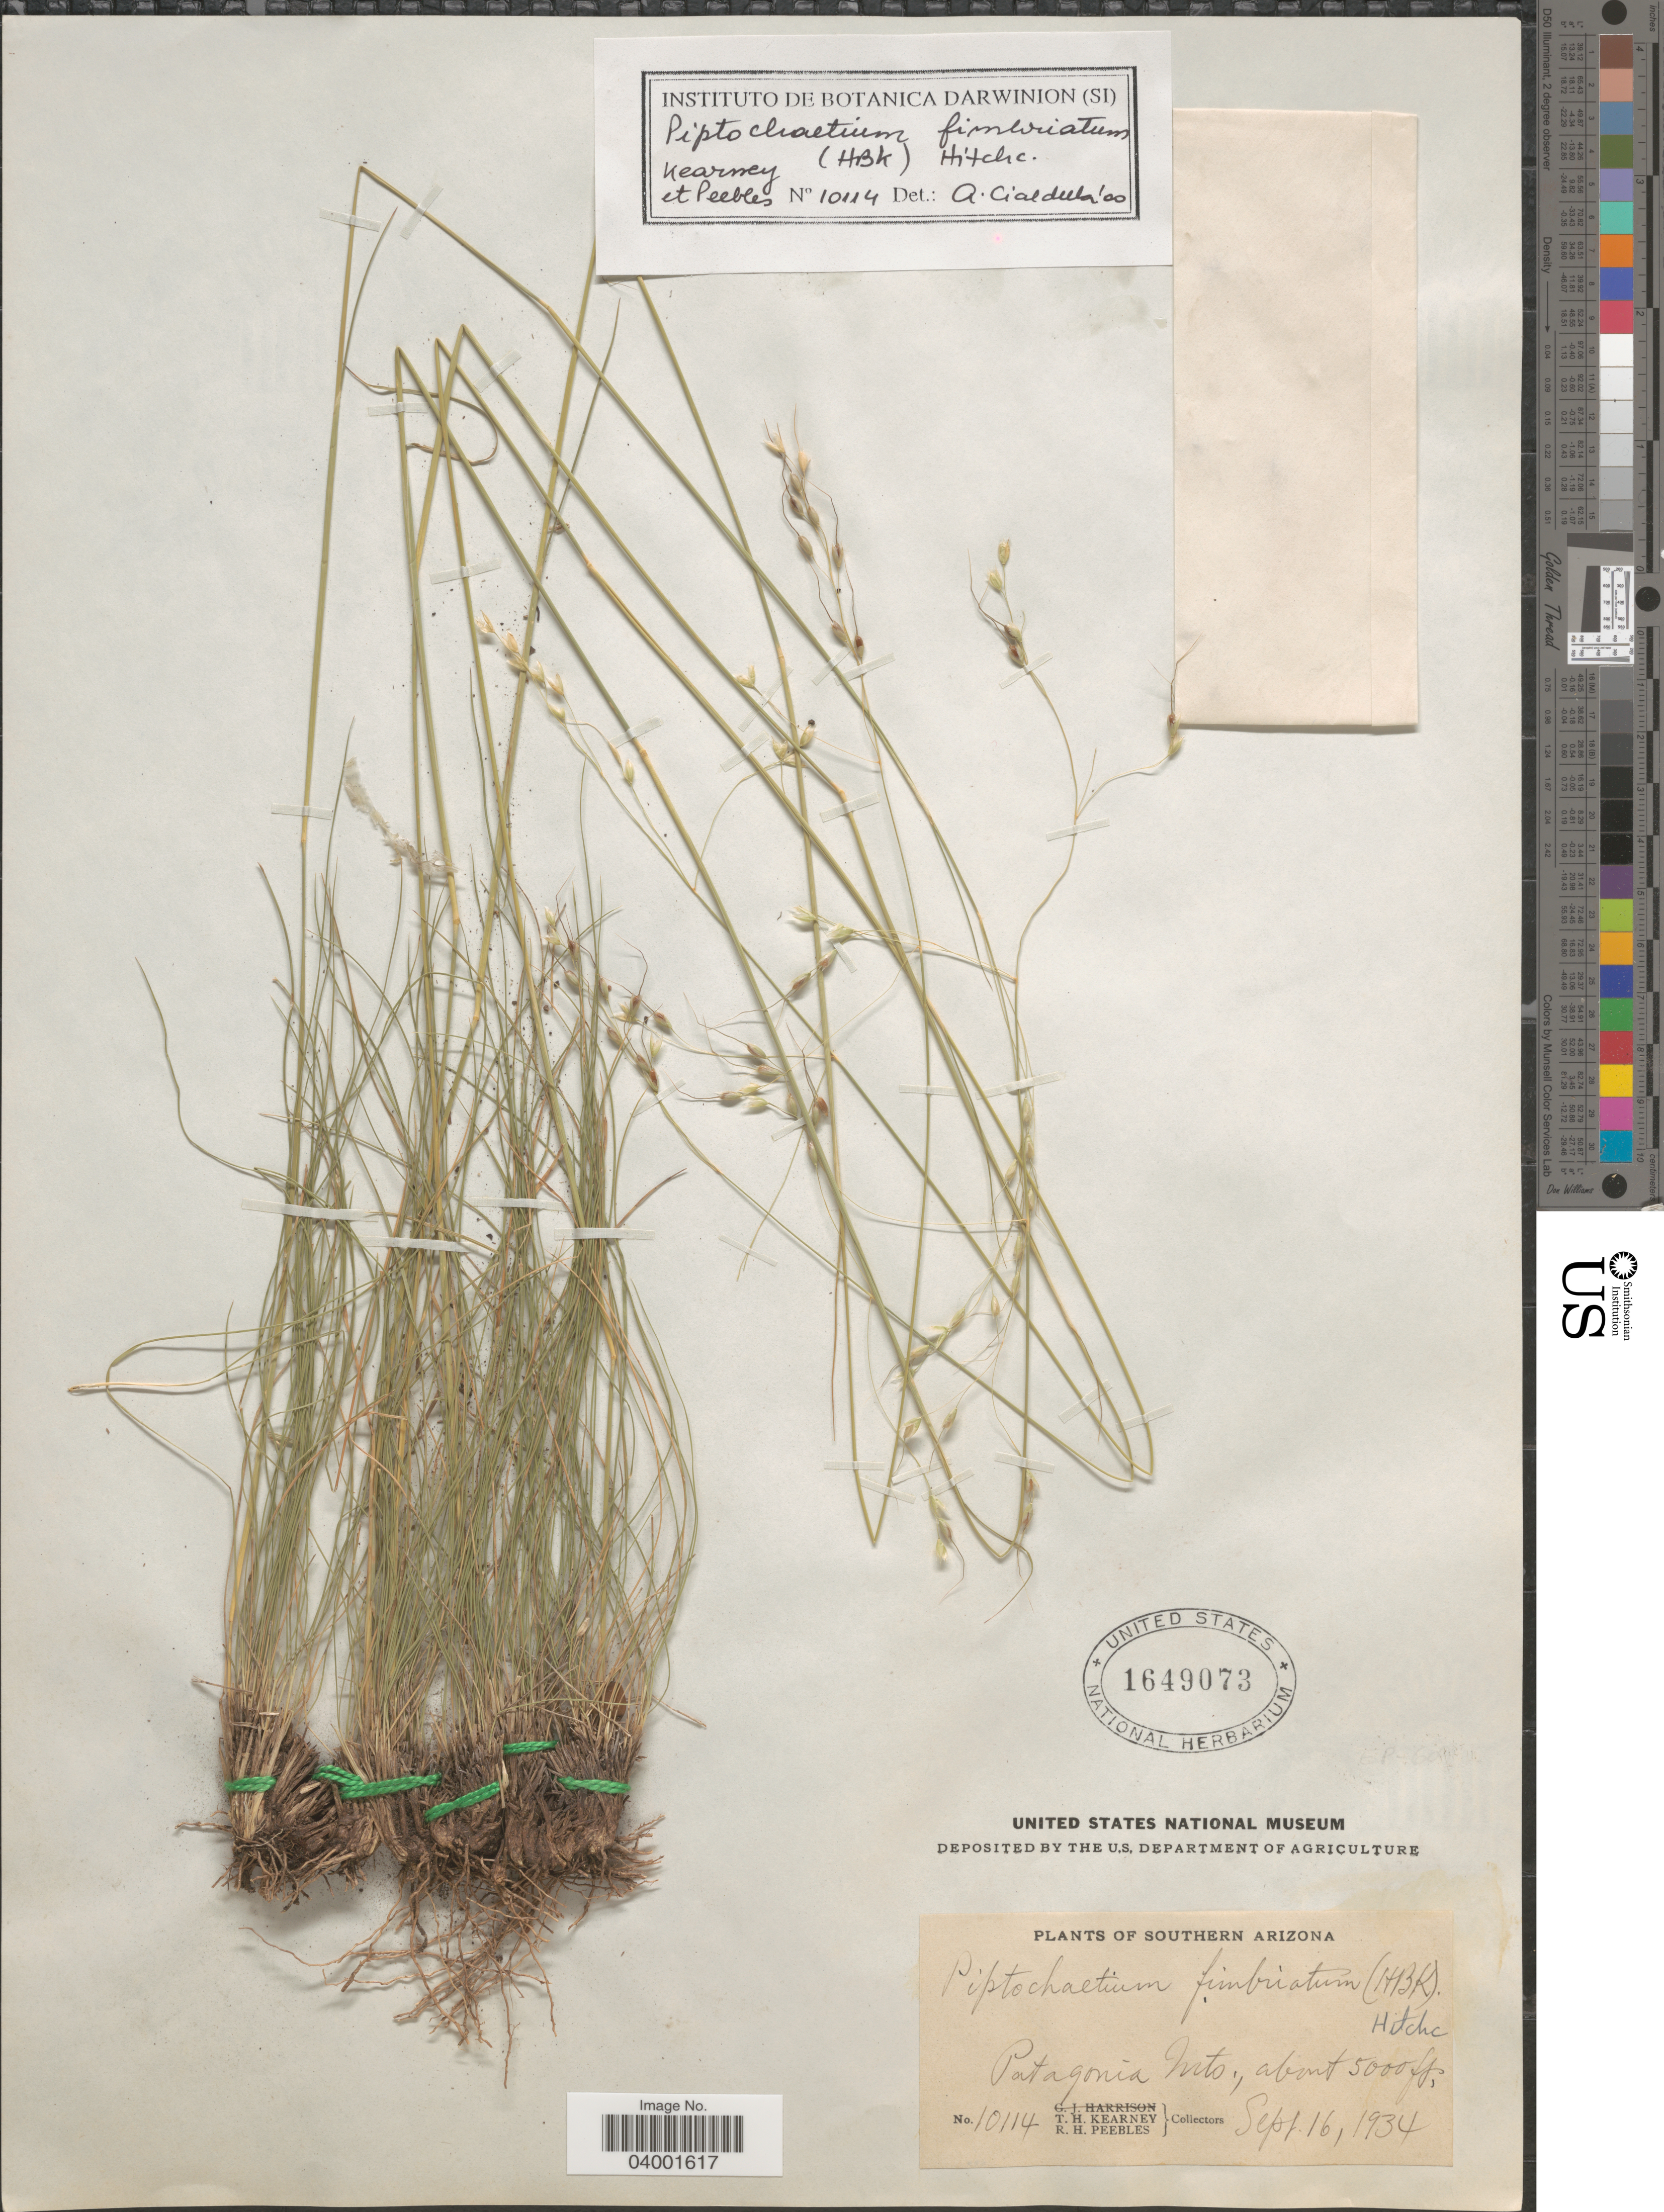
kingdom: Plantae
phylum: Tracheophyta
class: Liliopsida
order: Poales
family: Poaceae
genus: Piptochaetium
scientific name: Piptochaetium fimbriatum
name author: (Kunth) Hitchc.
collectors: T. H. Kearney & R. H. Peebles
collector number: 10114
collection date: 1934-09-16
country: United States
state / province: Arizona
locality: Southern Arizona. Patagonia Mts.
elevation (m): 1524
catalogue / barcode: US 1649073